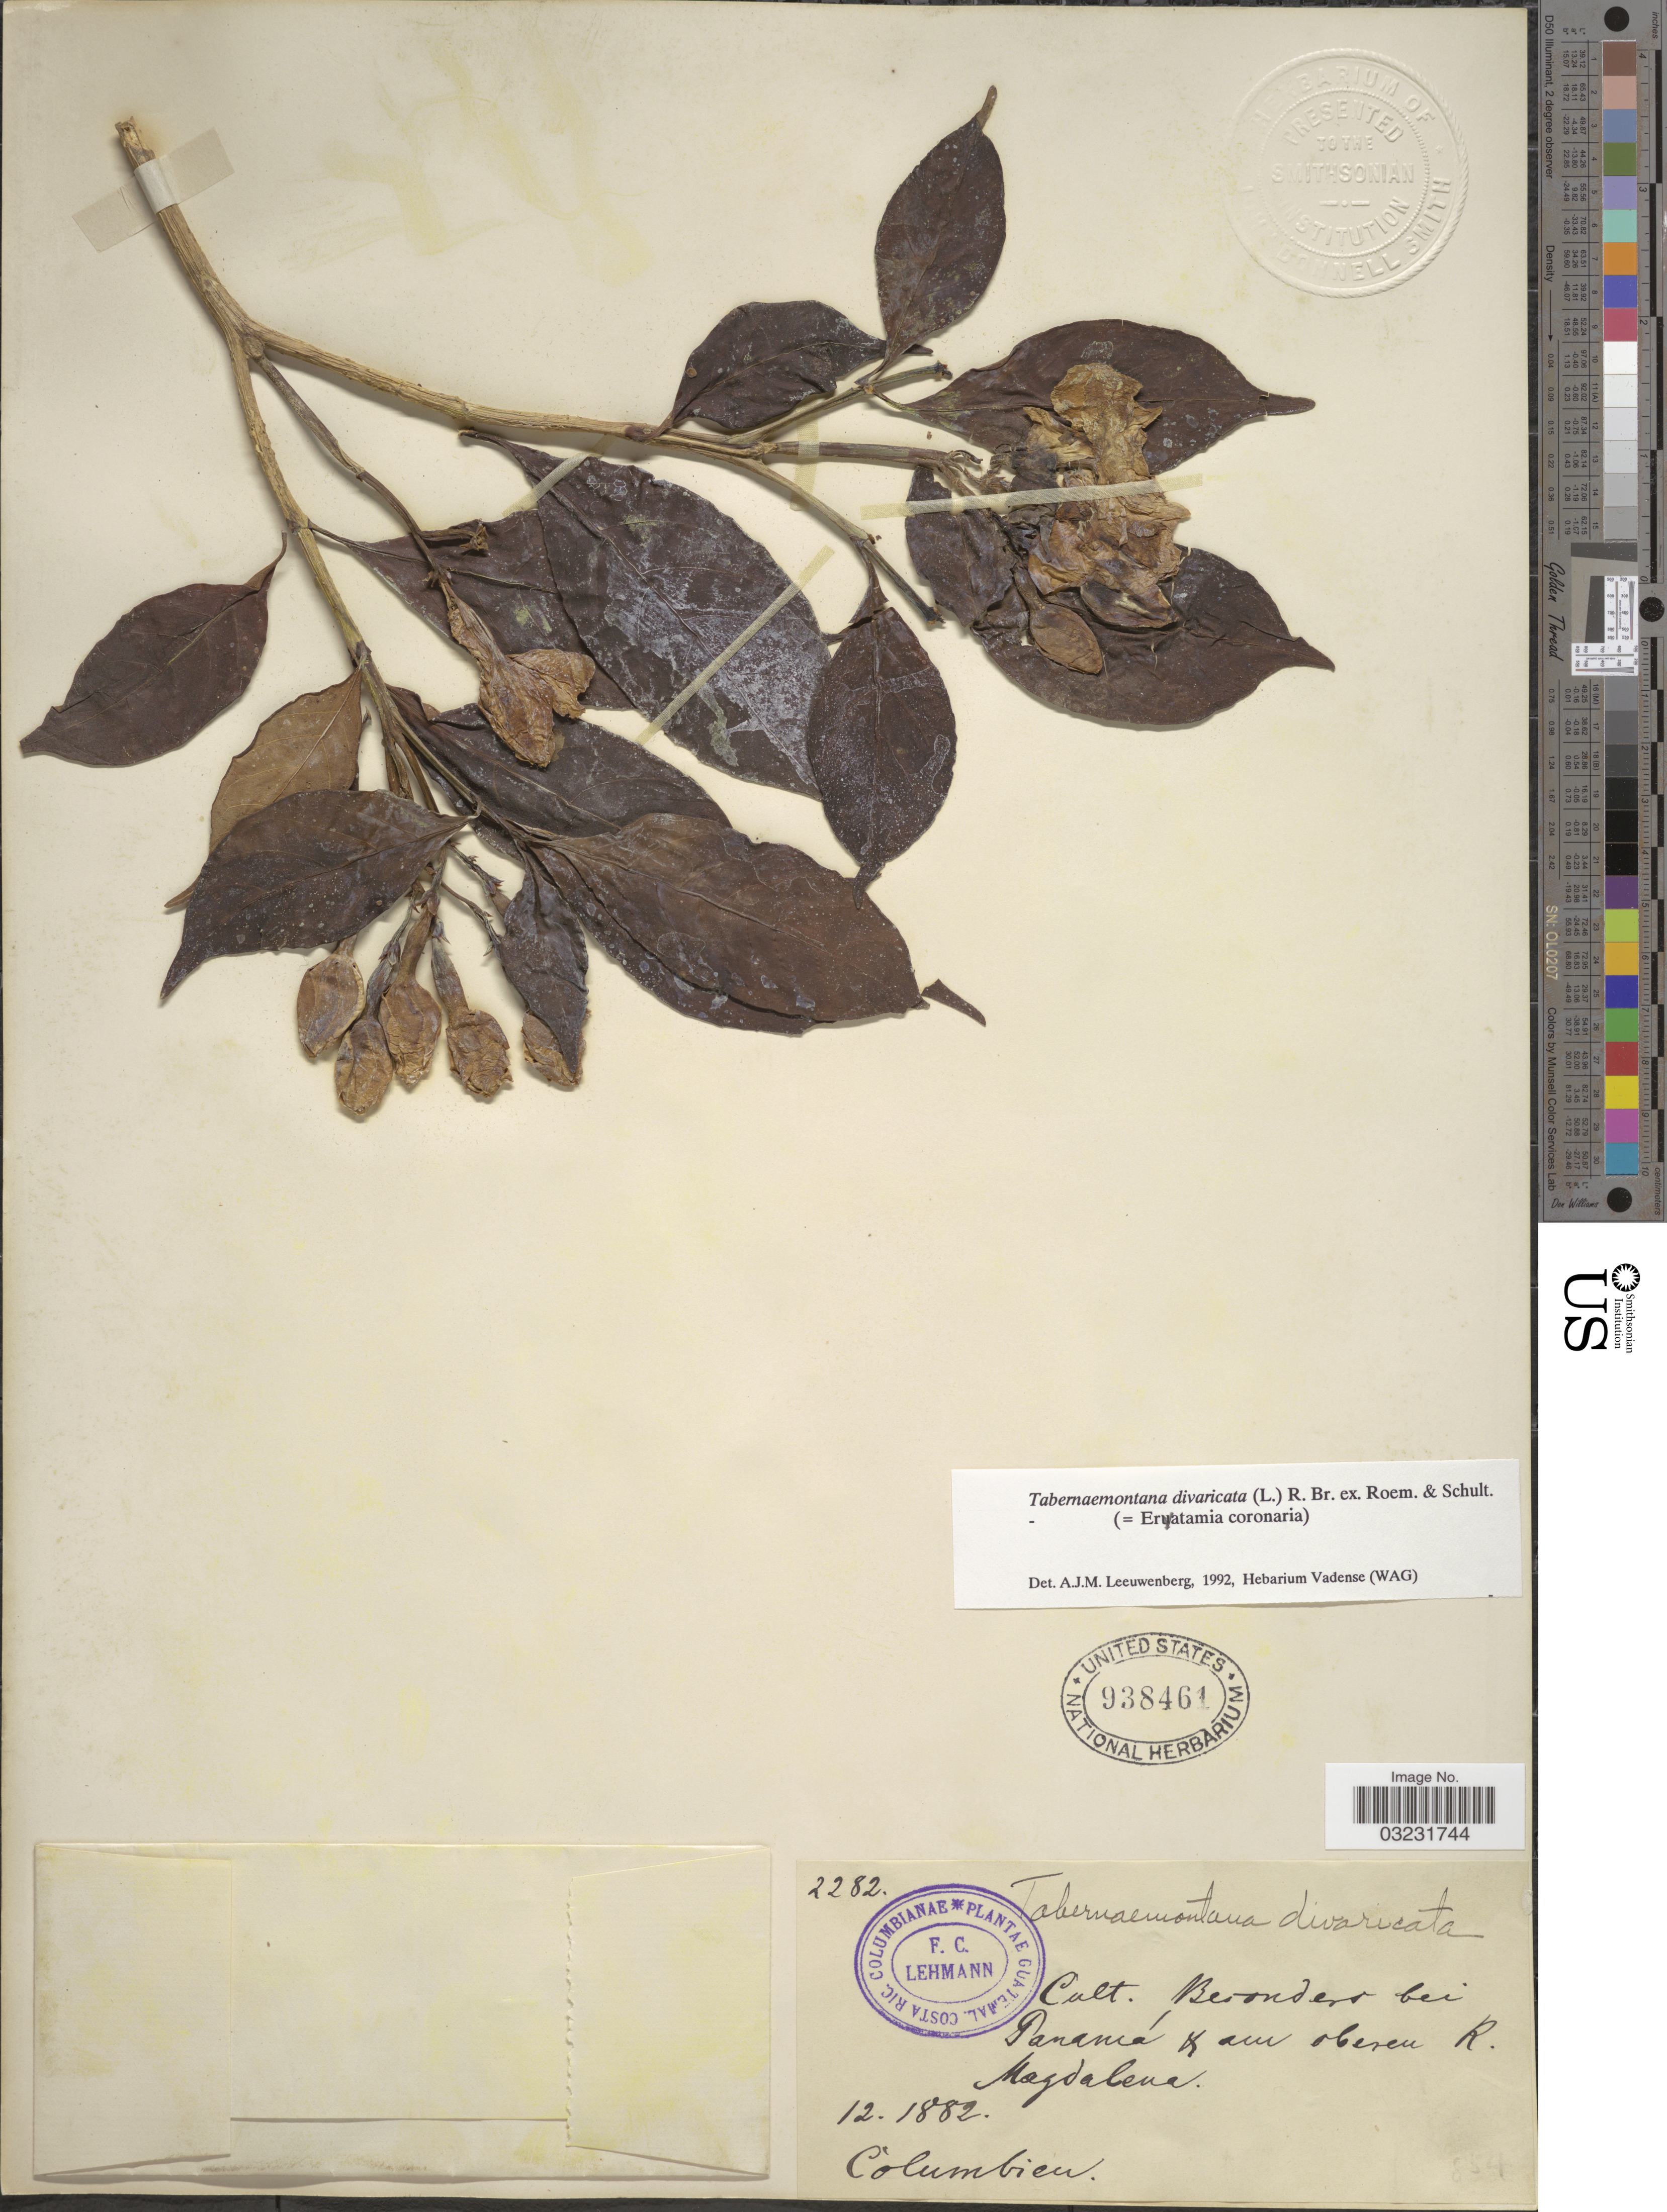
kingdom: Plantae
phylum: Tracheophyta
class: Magnoliopsida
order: Gentianales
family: Apocynaceae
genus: Tabernaemontana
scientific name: Tabernaemontana divaricata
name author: (L.) R. Br. ex Roem. & Schult.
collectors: F. C. Lehmann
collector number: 2282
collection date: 1882-12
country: Colombia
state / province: Magdalena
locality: Panamá & am oberen R. Magdalena.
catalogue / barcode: US 938461